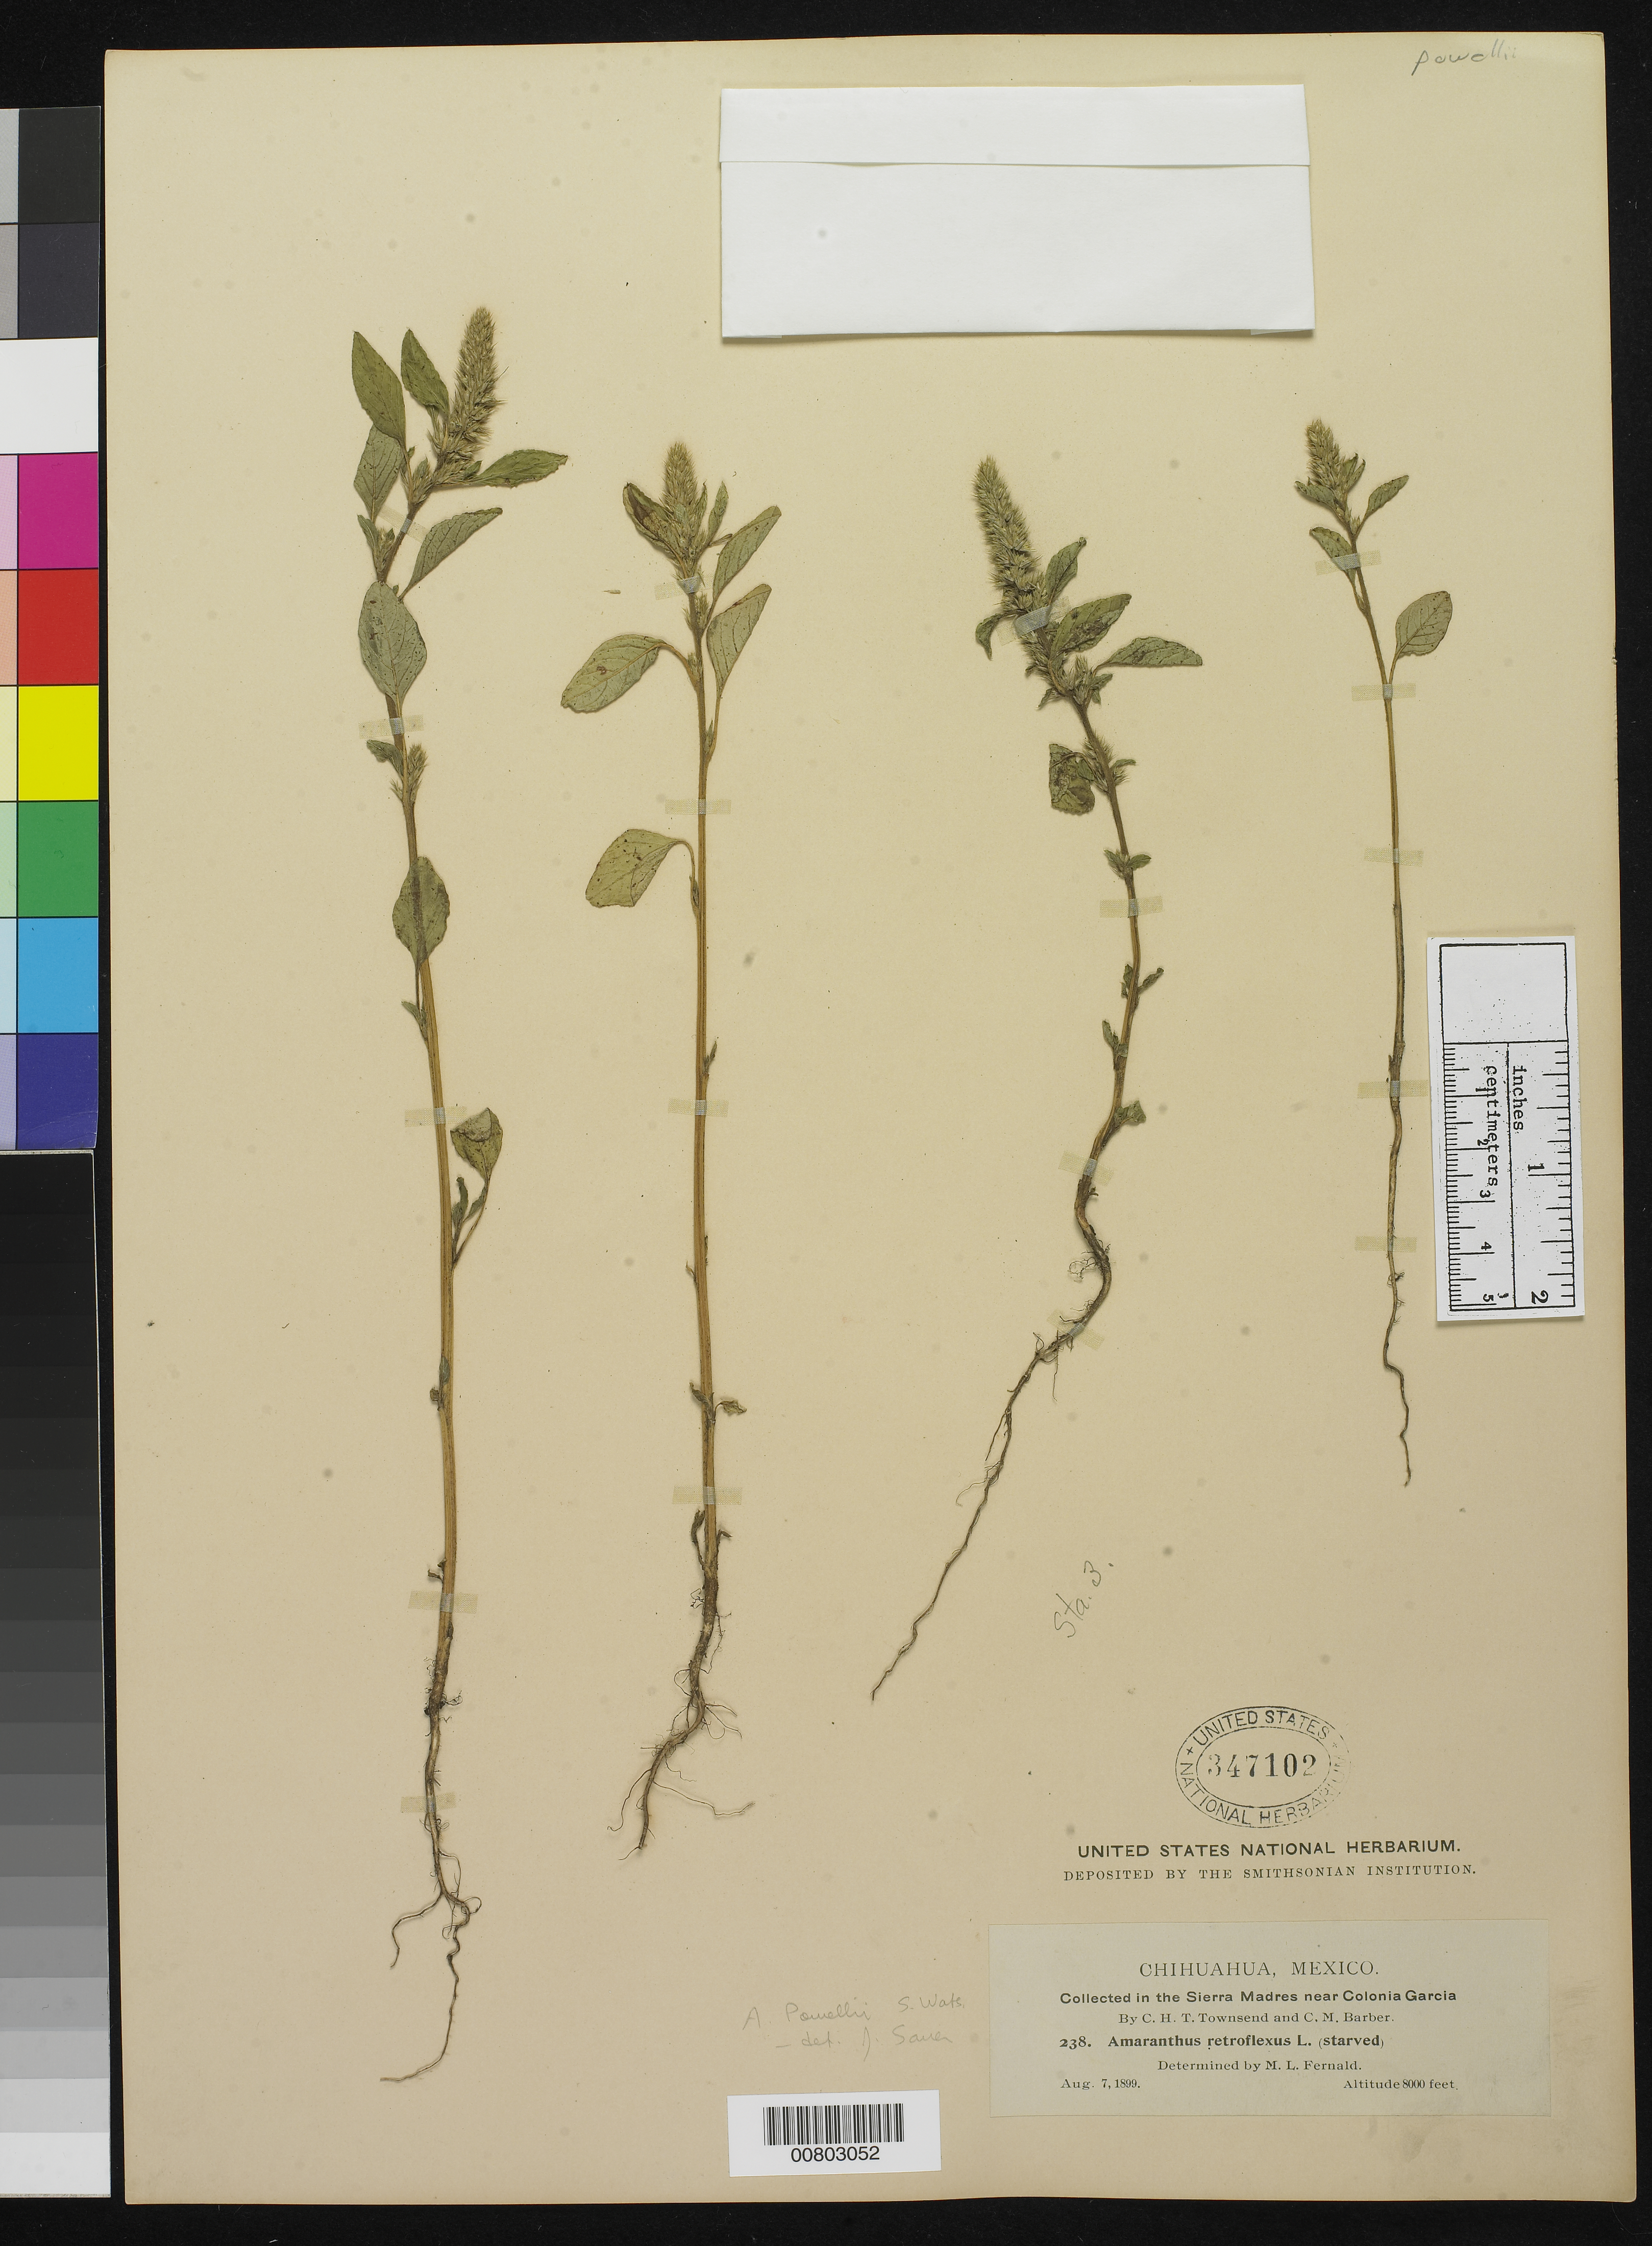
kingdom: Plantae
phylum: Tracheophyta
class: Magnoliopsida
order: Caryophyllales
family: Amaranthaceae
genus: Amaranthus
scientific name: Amaranthus powellii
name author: S. Watson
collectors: C. H. T. Townsend & C. Barber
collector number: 238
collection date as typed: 07 Aug 1899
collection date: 1899-08-07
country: Mexico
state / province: Chihuahua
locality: Sierra Madre near Colonia García, Chihuahua.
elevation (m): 2438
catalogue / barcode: US 347102